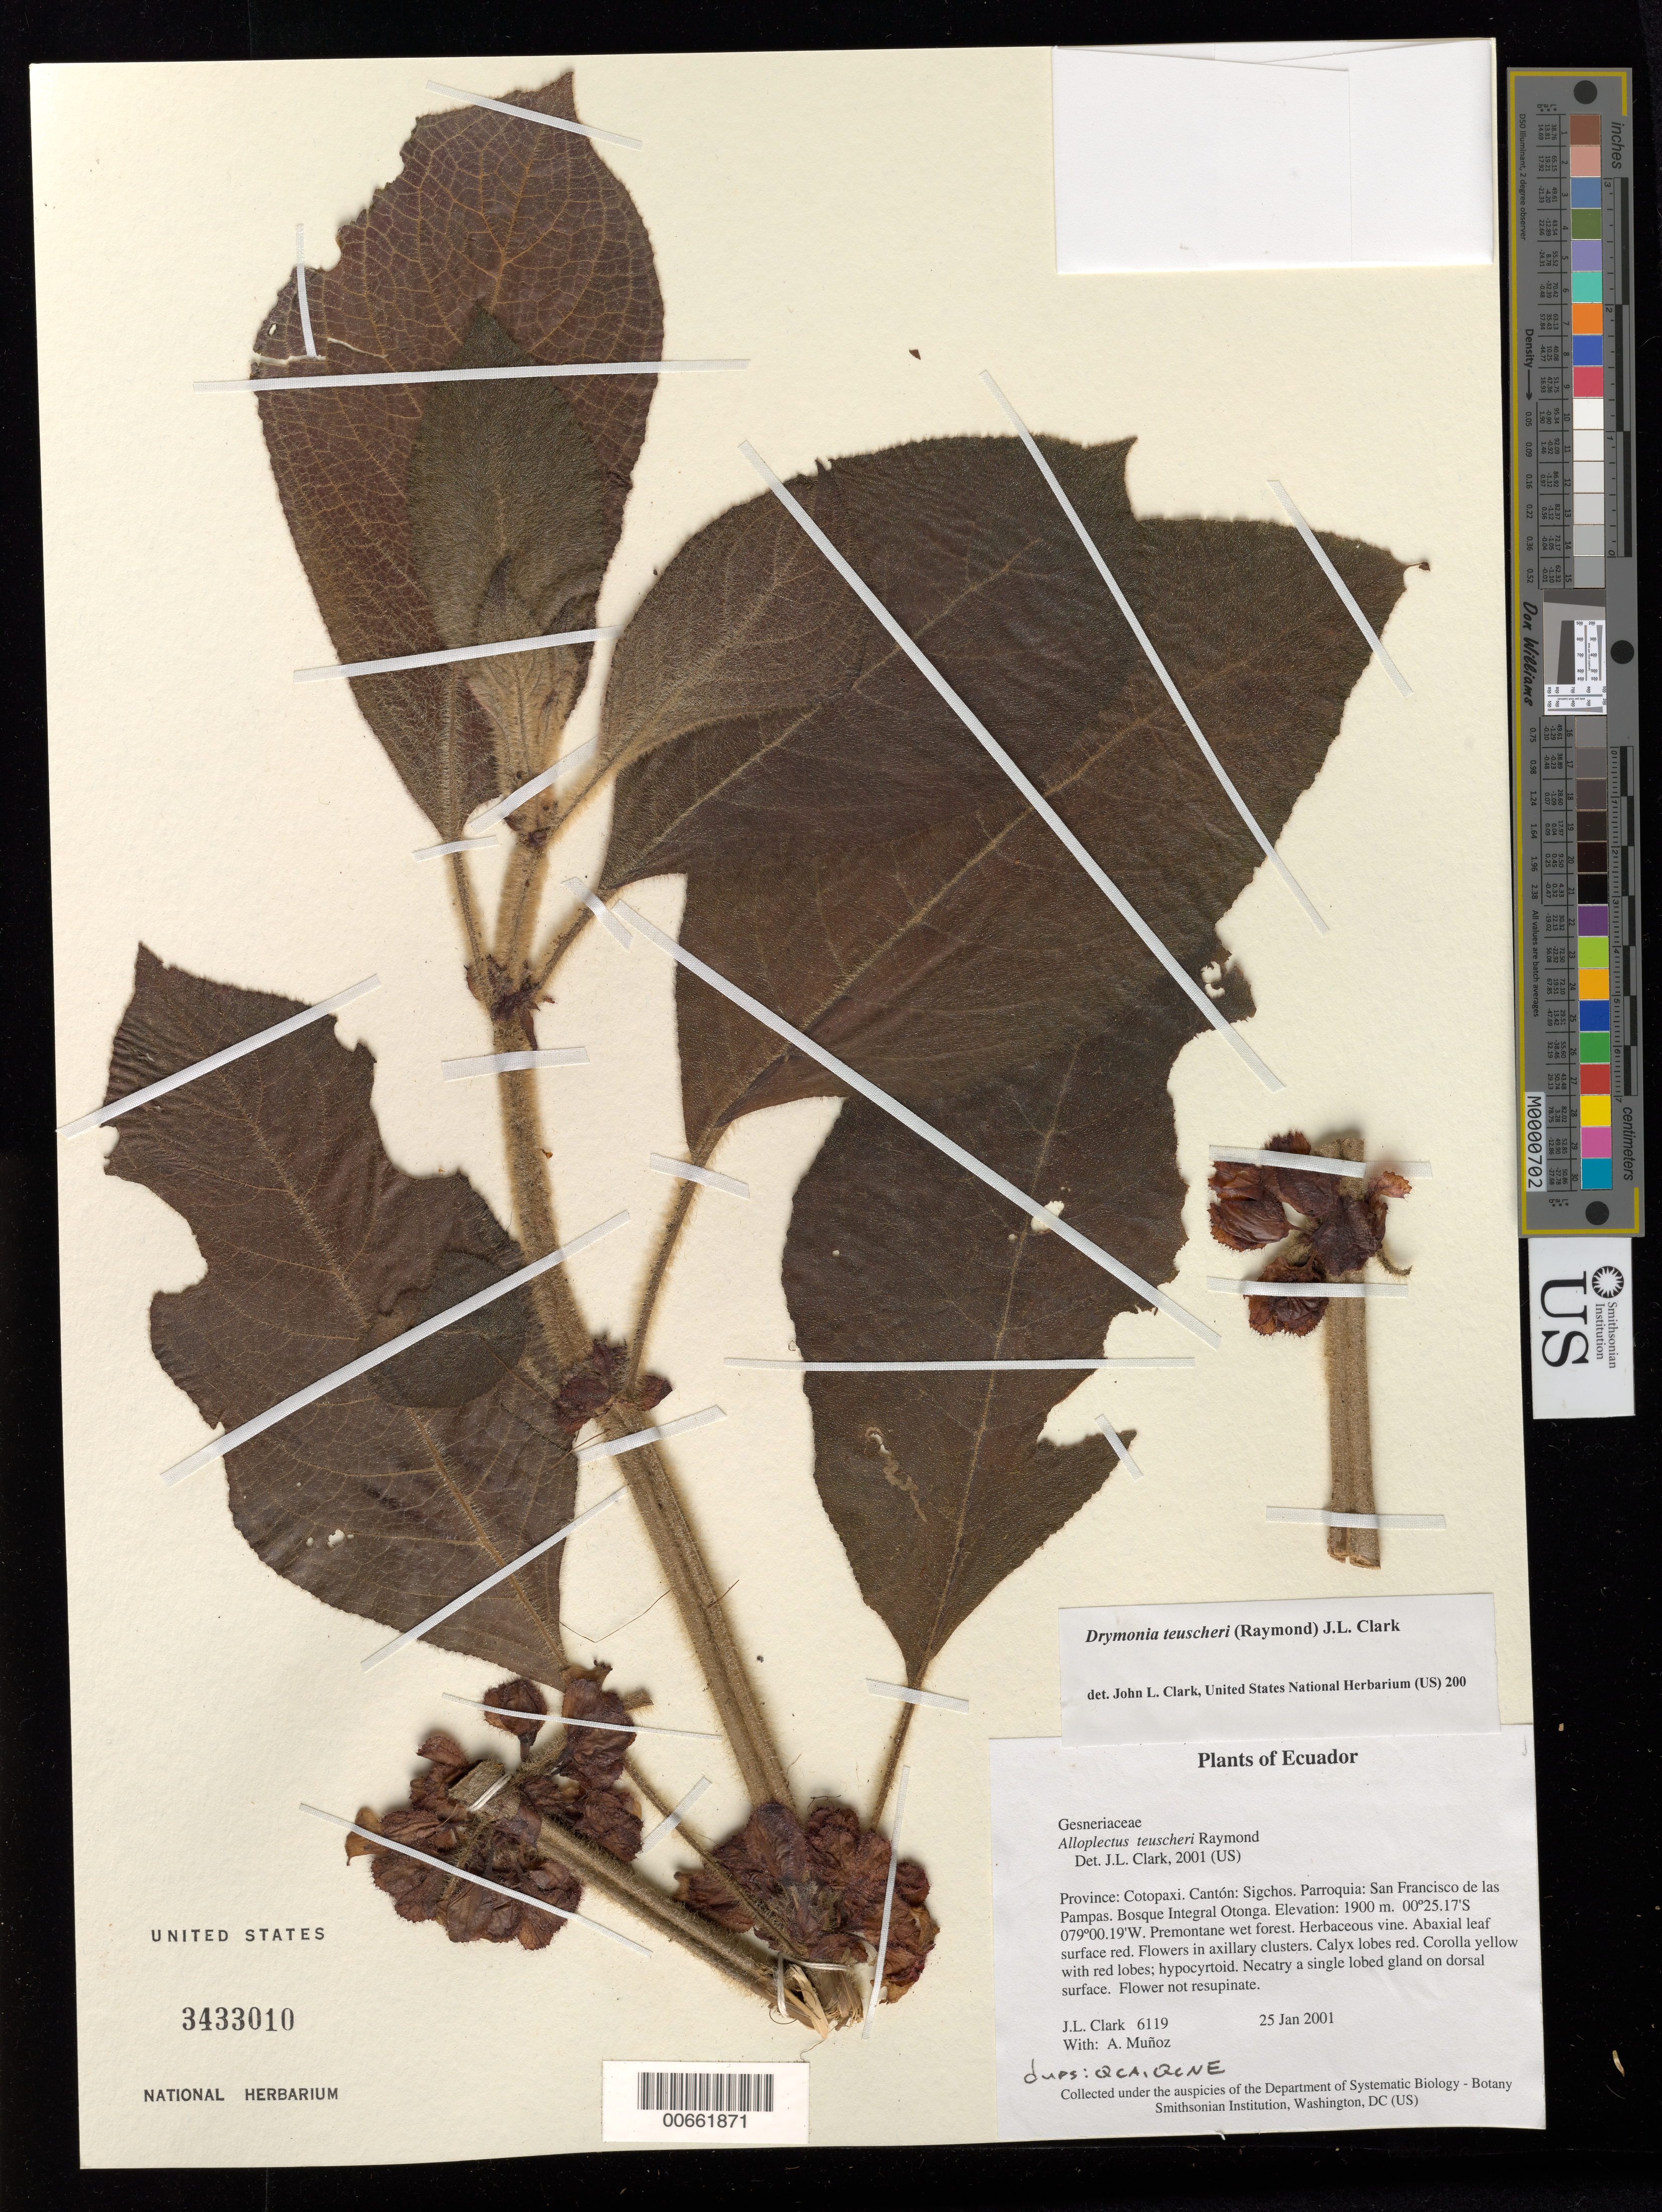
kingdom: Plantae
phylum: Tracheophyta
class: Magnoliopsida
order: Lamiales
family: Gesneriaceae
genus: Drymonia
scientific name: Drymonia teuscheri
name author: (Raymond) J.L. Clark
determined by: Clark, J. L., (SEL), The Marie Selby Botanical Garden (UNITED STATES)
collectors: J. L. Clark & A. Muñoz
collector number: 6119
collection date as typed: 25 Jan 2001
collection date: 2001-01-25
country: Ecuador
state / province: Cotopaxi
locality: Cantón: Sigchos. Parroquia: San Francisco de las Pampas. Bosque Integral Otonga.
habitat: Premontane wet forest.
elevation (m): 1900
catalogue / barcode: US 3433010